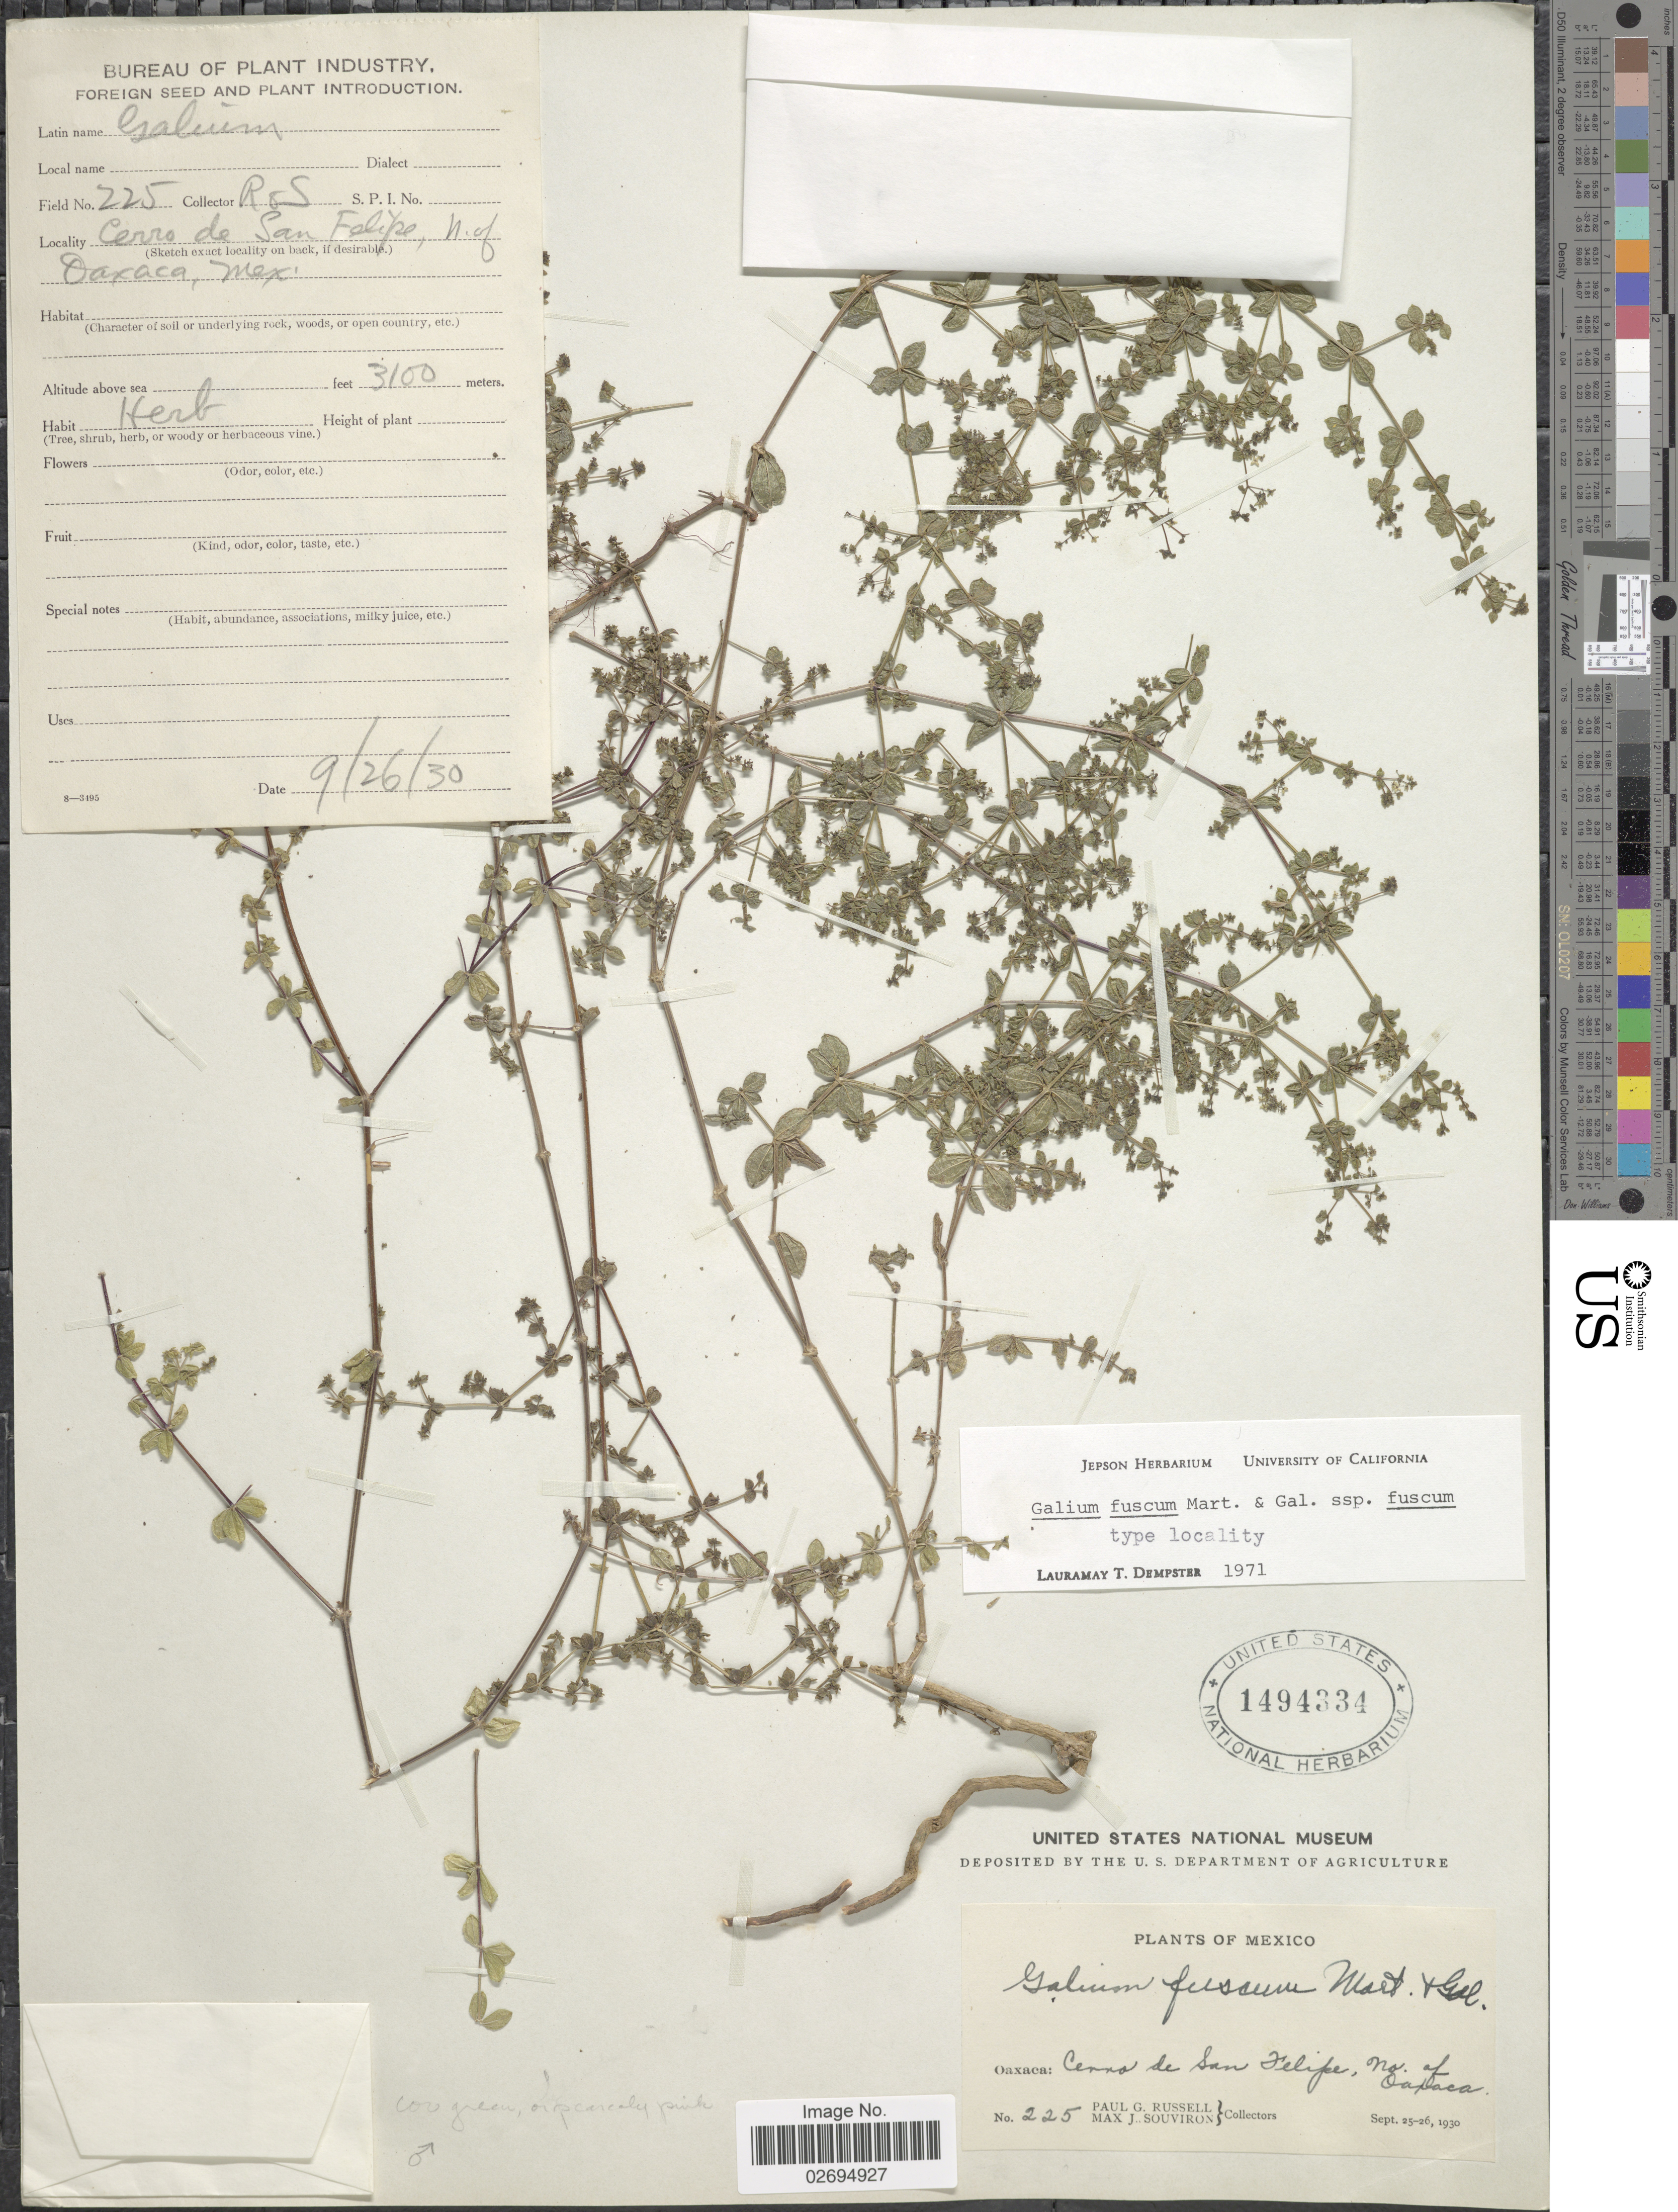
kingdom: Plantae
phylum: Tracheophyta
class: Magnoliopsida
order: Gentianales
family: Rubiaceae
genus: Galium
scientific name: Galium fuscum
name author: M. Martens & Galeotti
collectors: P. G. Russell & M. J. Souviron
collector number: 225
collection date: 1930-09-25/1930-09-26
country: Mexico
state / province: Oaxaca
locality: Cerro de San Felipe, N. of Oaxaca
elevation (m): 3100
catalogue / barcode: US 1494334